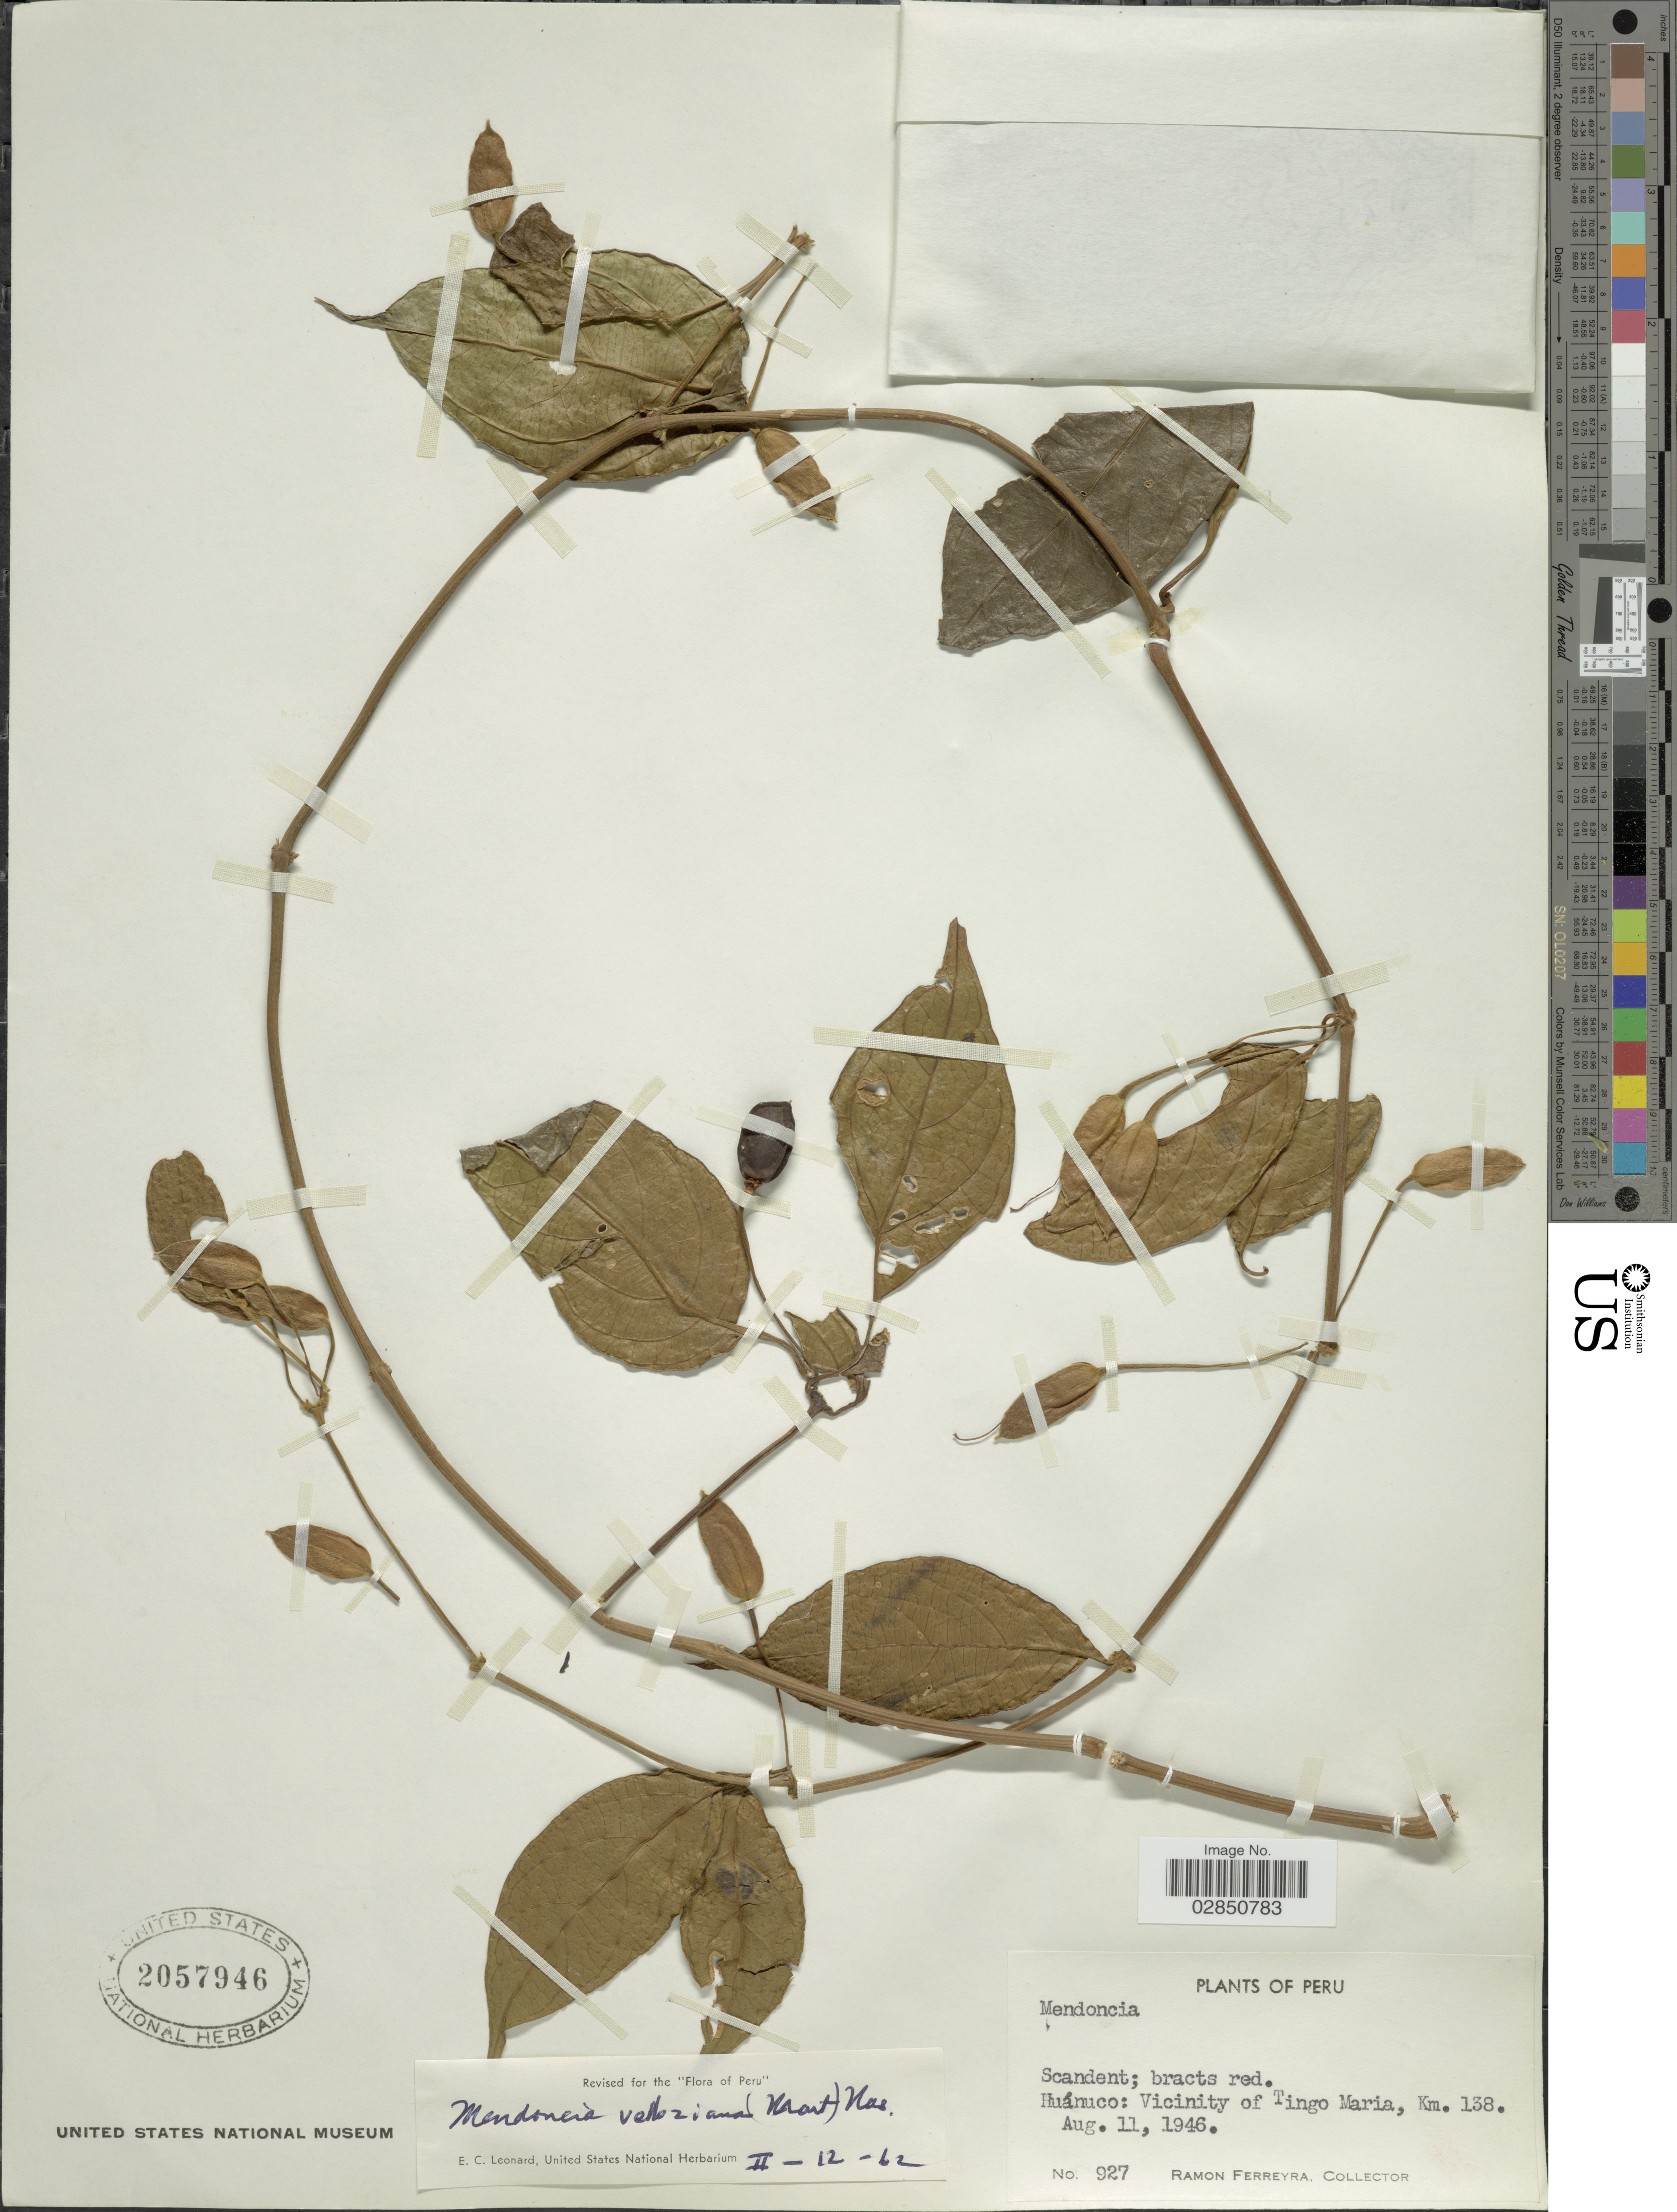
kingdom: Plantae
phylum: Tracheophyta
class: Magnoliopsida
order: Lamiales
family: Acanthaceae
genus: Mendoncia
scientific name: Mendoncia aspera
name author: (Ruiz & Pav.) Nees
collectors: R. A. Ferreyra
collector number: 927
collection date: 1946-08-11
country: Peru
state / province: Huánuco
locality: Vicinity of Tingo Maria, Km 138.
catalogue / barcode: US 2057946